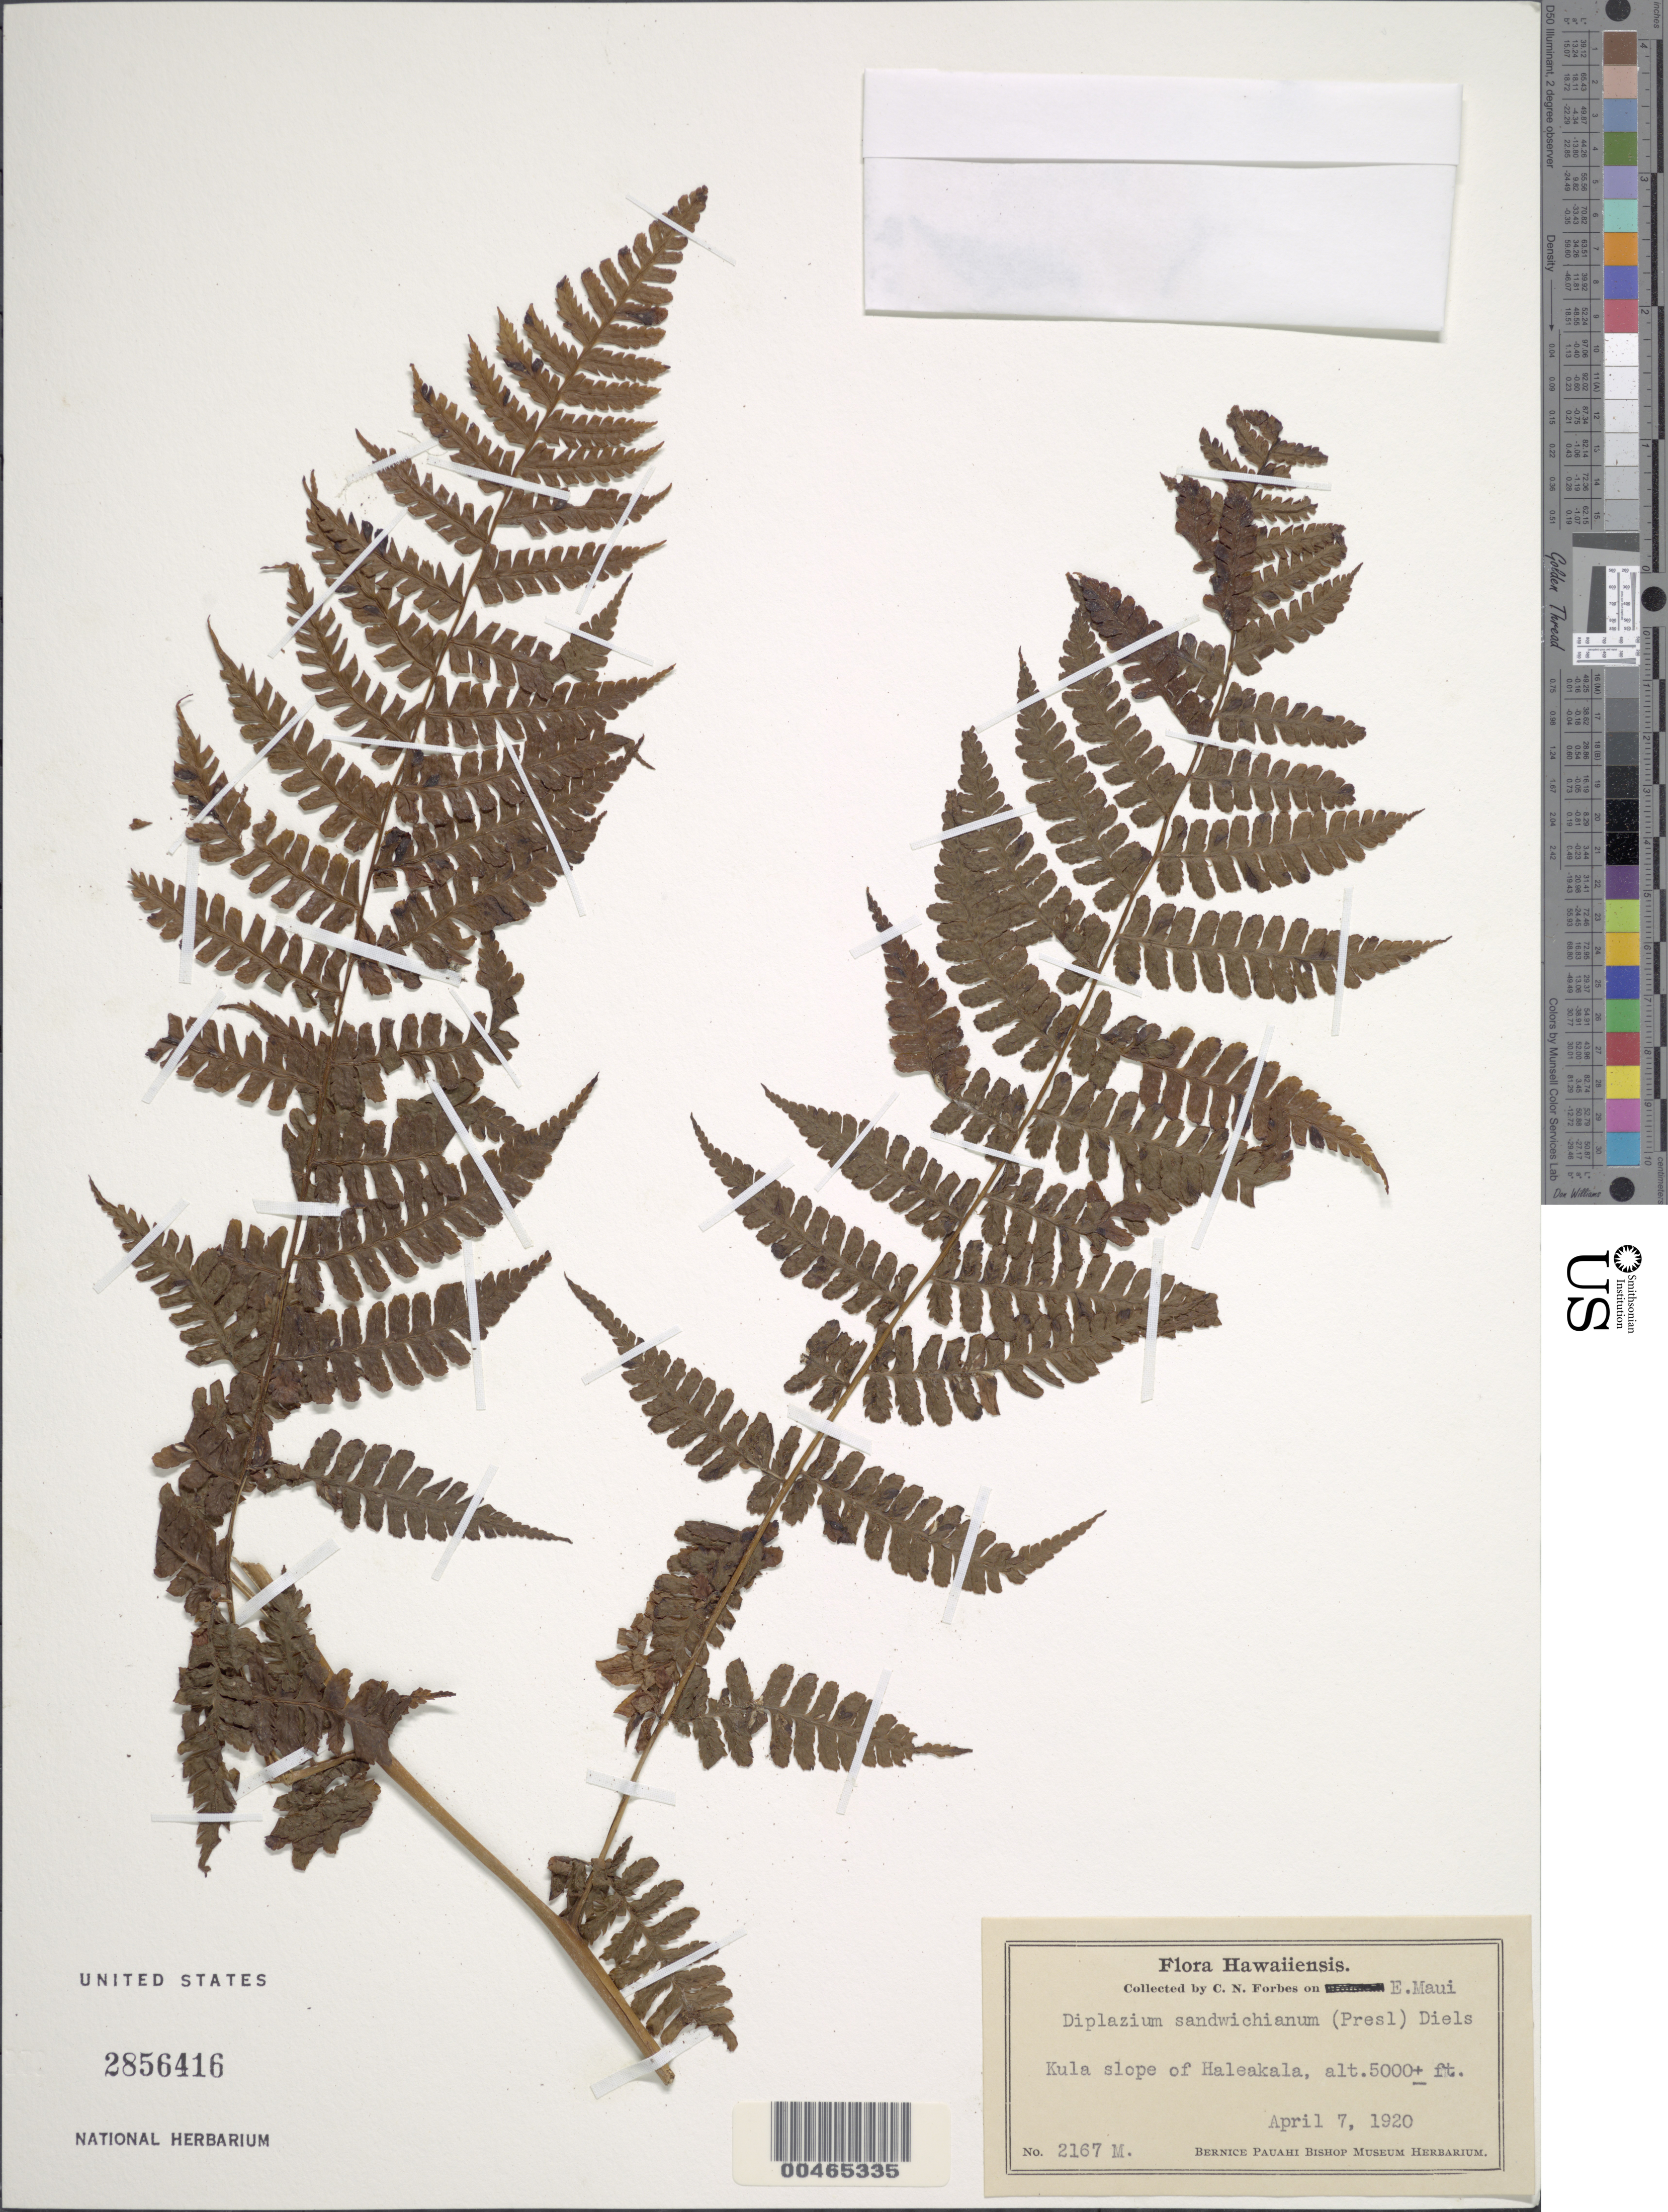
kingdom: Plantae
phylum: Tracheophyta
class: Polypodiopsida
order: Polypodiales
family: Athyriaceae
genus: Diplazium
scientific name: Diplazium sandwichianum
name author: (C. Presl) Diels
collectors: C. N. Forbes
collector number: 2167.M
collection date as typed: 7 Apr 1920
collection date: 1920-04-07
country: United States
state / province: Hawaii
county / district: Maui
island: Maui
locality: Kula slope of Haleakala, E Maui, Maui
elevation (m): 1524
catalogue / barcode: US 2856416